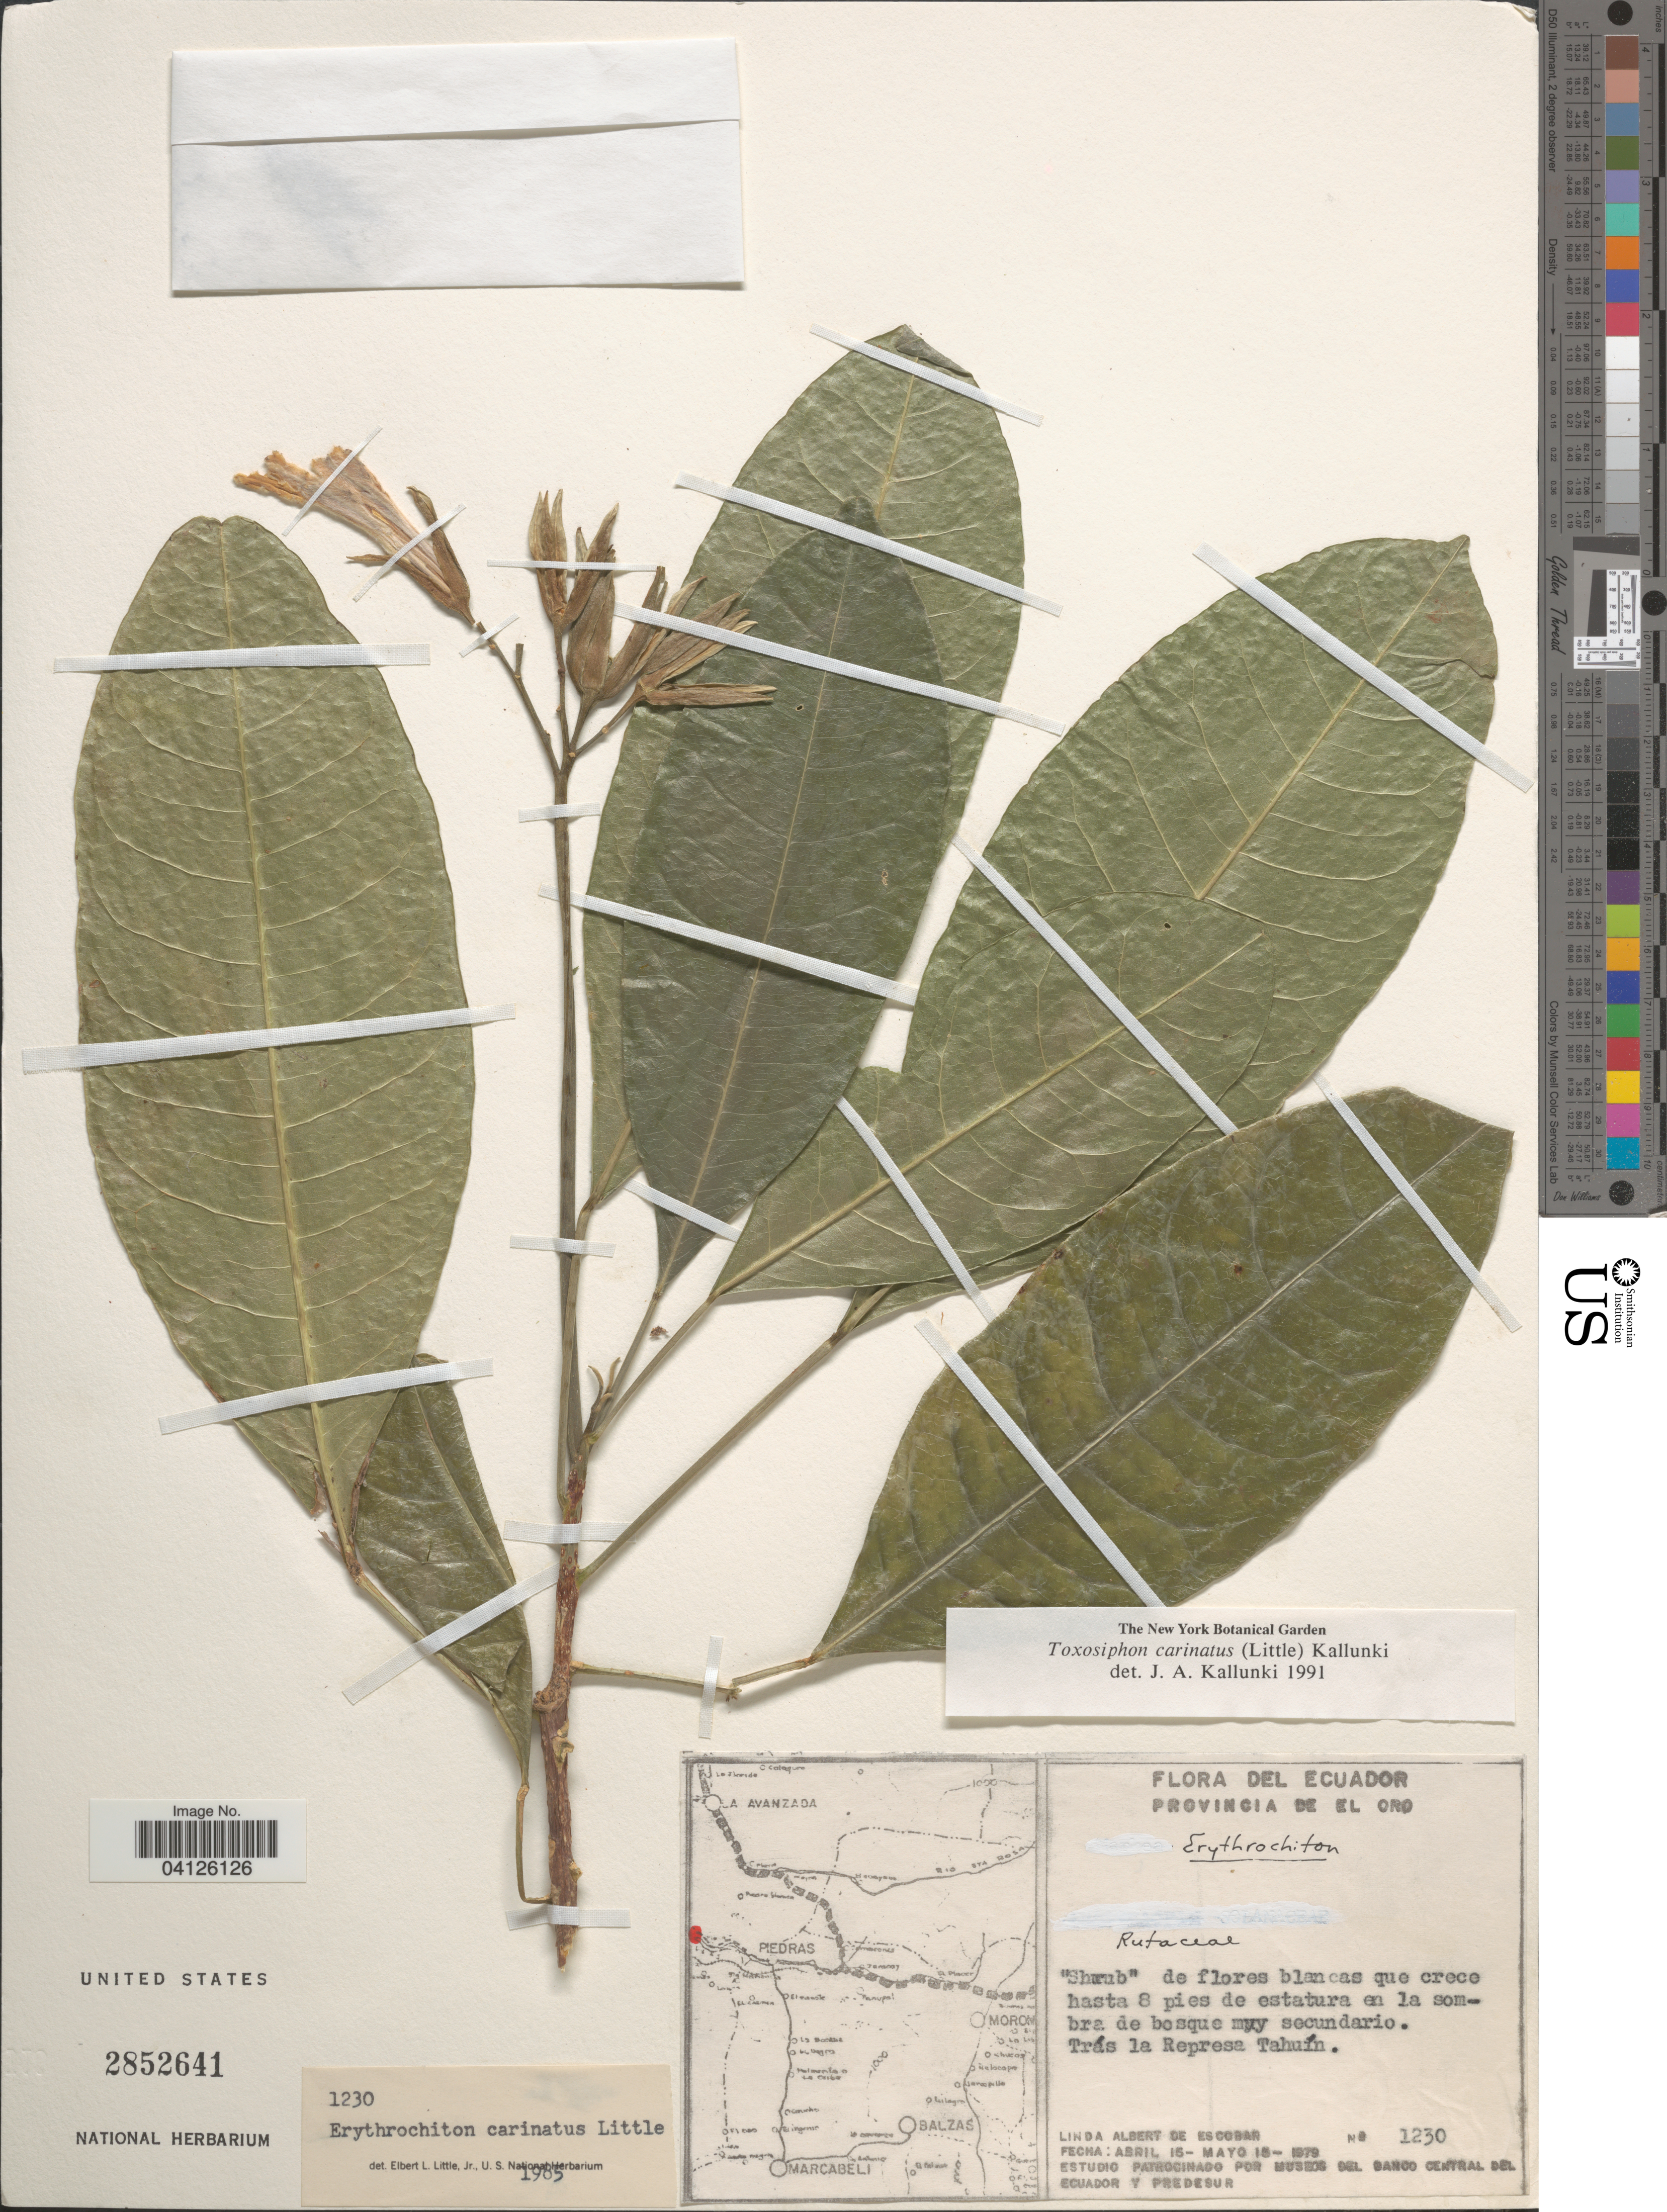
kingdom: Plantae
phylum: Tracheophyta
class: Magnoliopsida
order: Sapindales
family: Rutaceae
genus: Toxosiphon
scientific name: Toxosiphon carinatus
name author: (Little) Kallunki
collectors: L. K. de Escobar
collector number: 1230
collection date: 1979-04-15/1979-05-15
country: Ecuador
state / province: El Oro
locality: Trás la Represa Tahuín.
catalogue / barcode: US 2852641